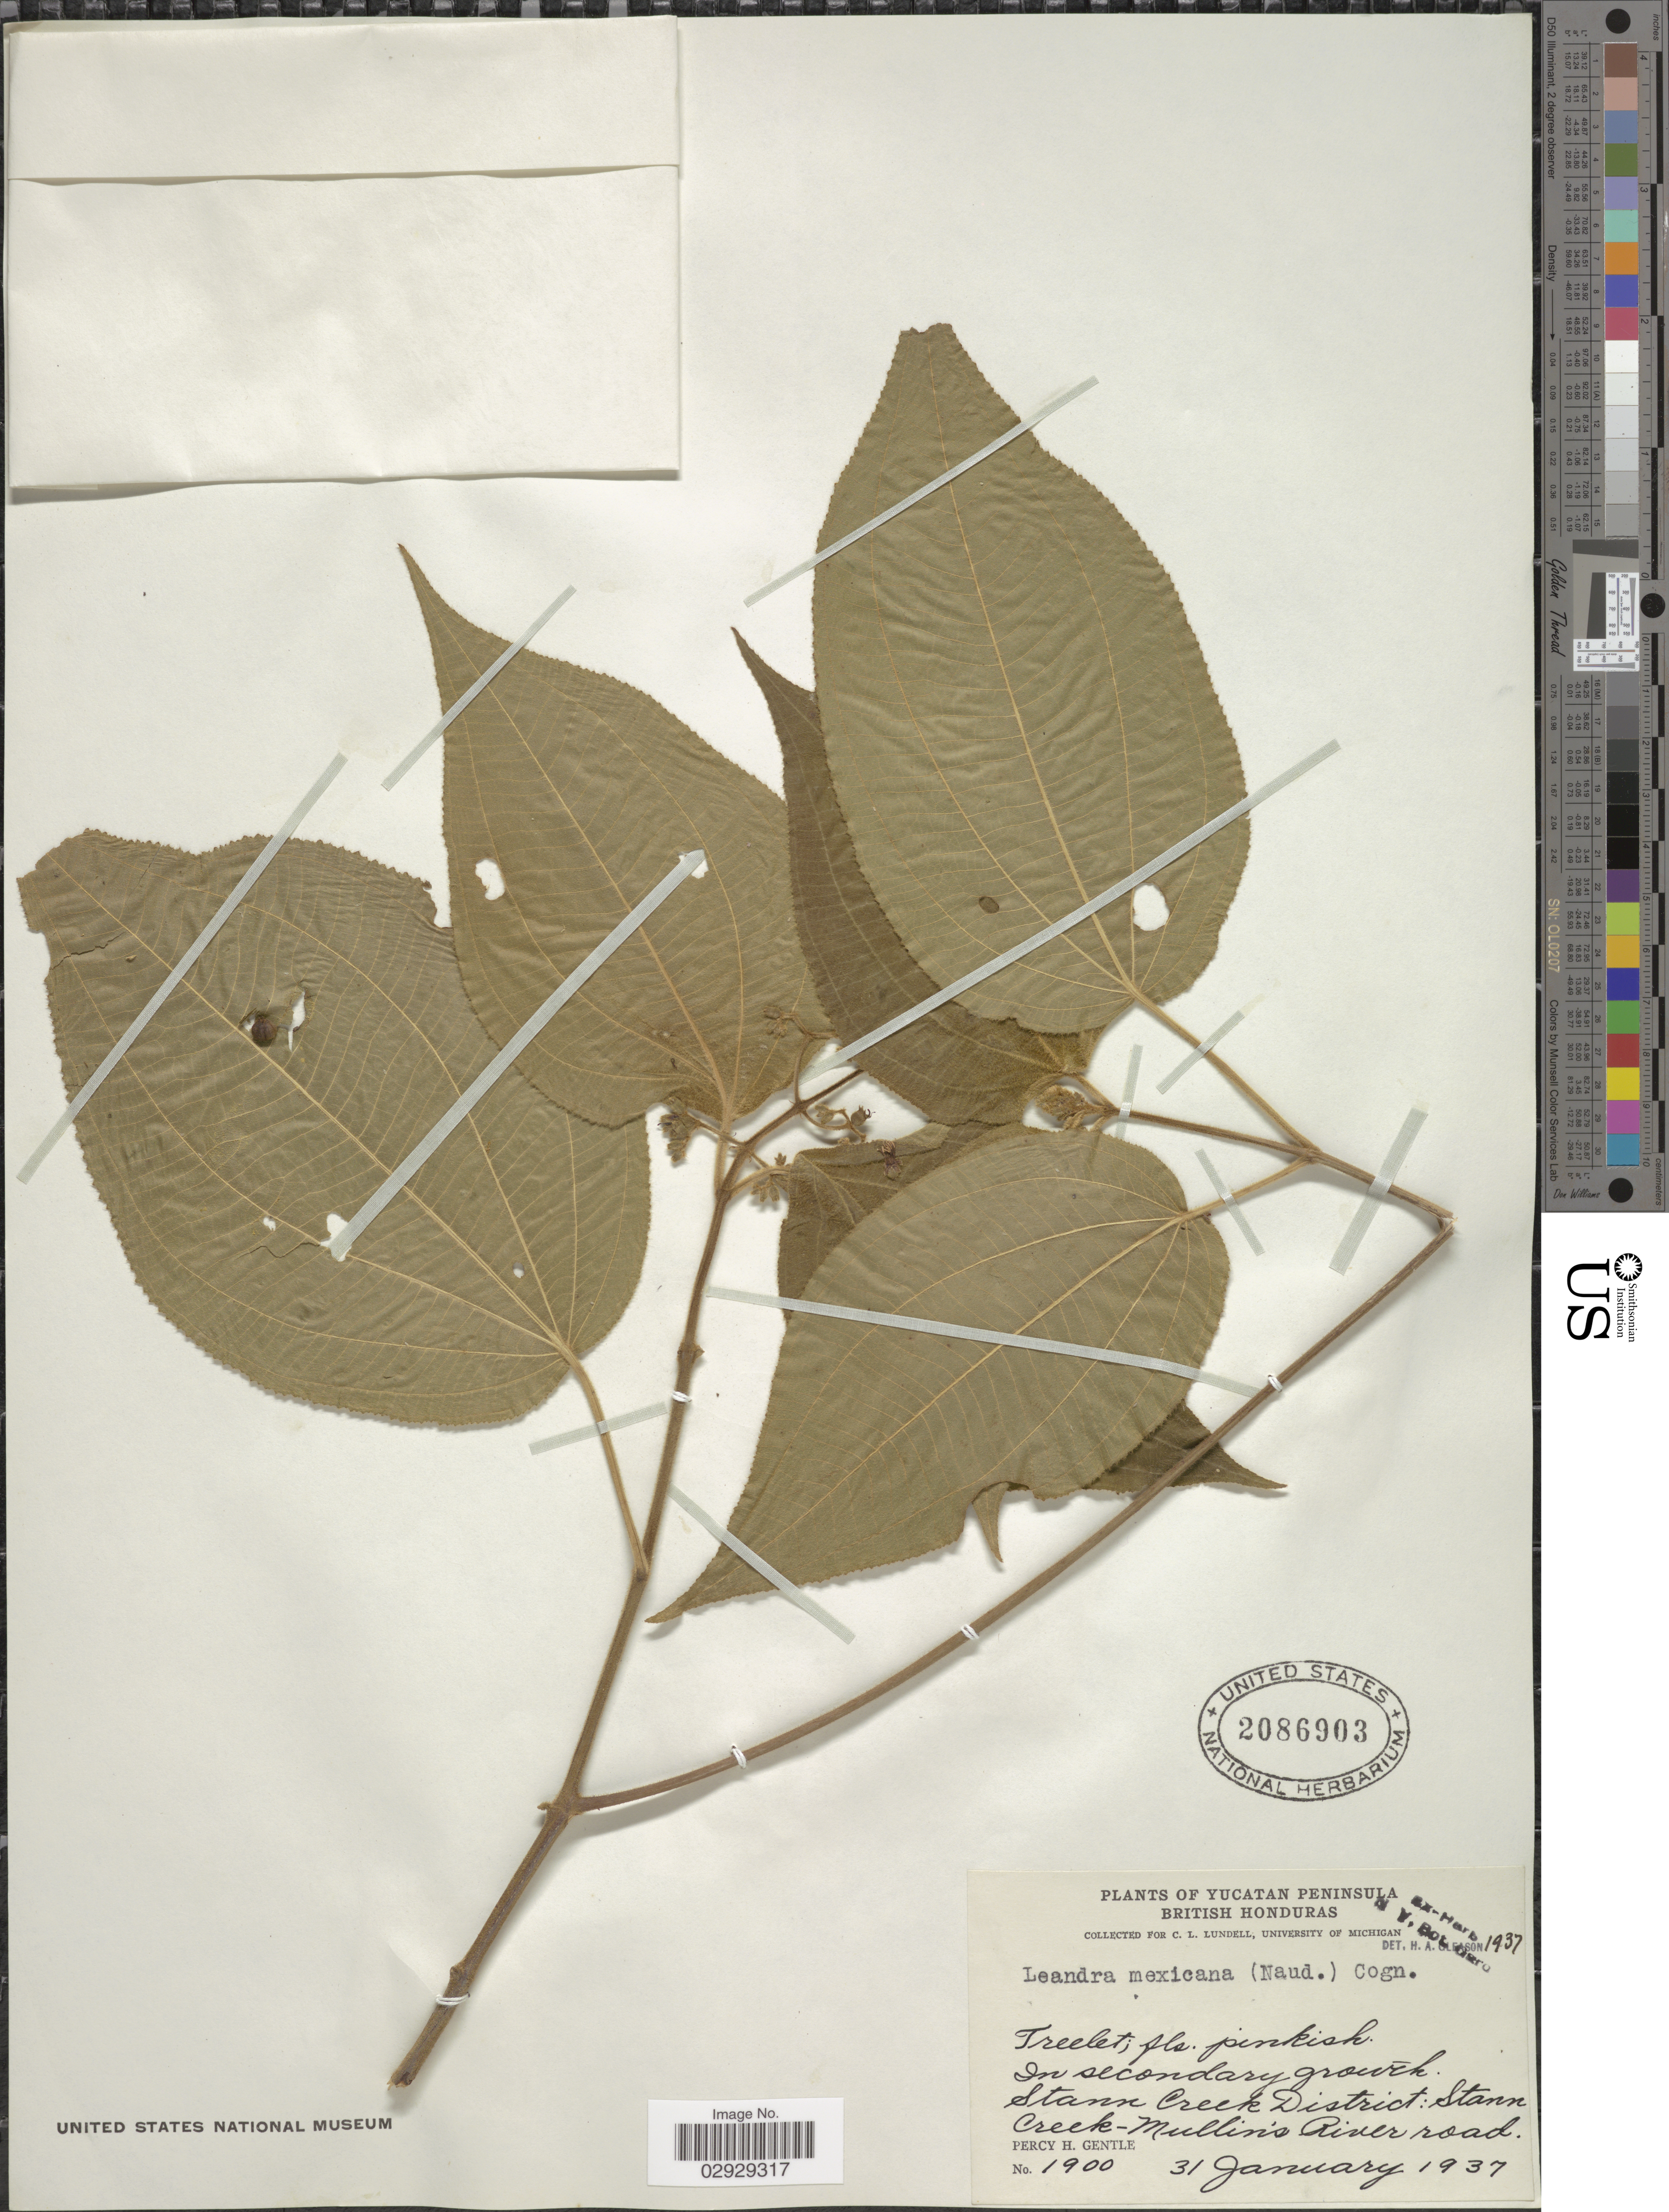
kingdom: Plantae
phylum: Tracheophyta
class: Magnoliopsida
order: Myrtales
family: Melastomataceae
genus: Leandra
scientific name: Leandra mexicana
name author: (Naudin) Cogn.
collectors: P. H. Gentle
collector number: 1900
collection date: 1937-01-31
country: Belize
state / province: Stann Creek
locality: Yucatan Peninsula, British Honduras. Stann Creek-Mullin's River road.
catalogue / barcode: US 2086903